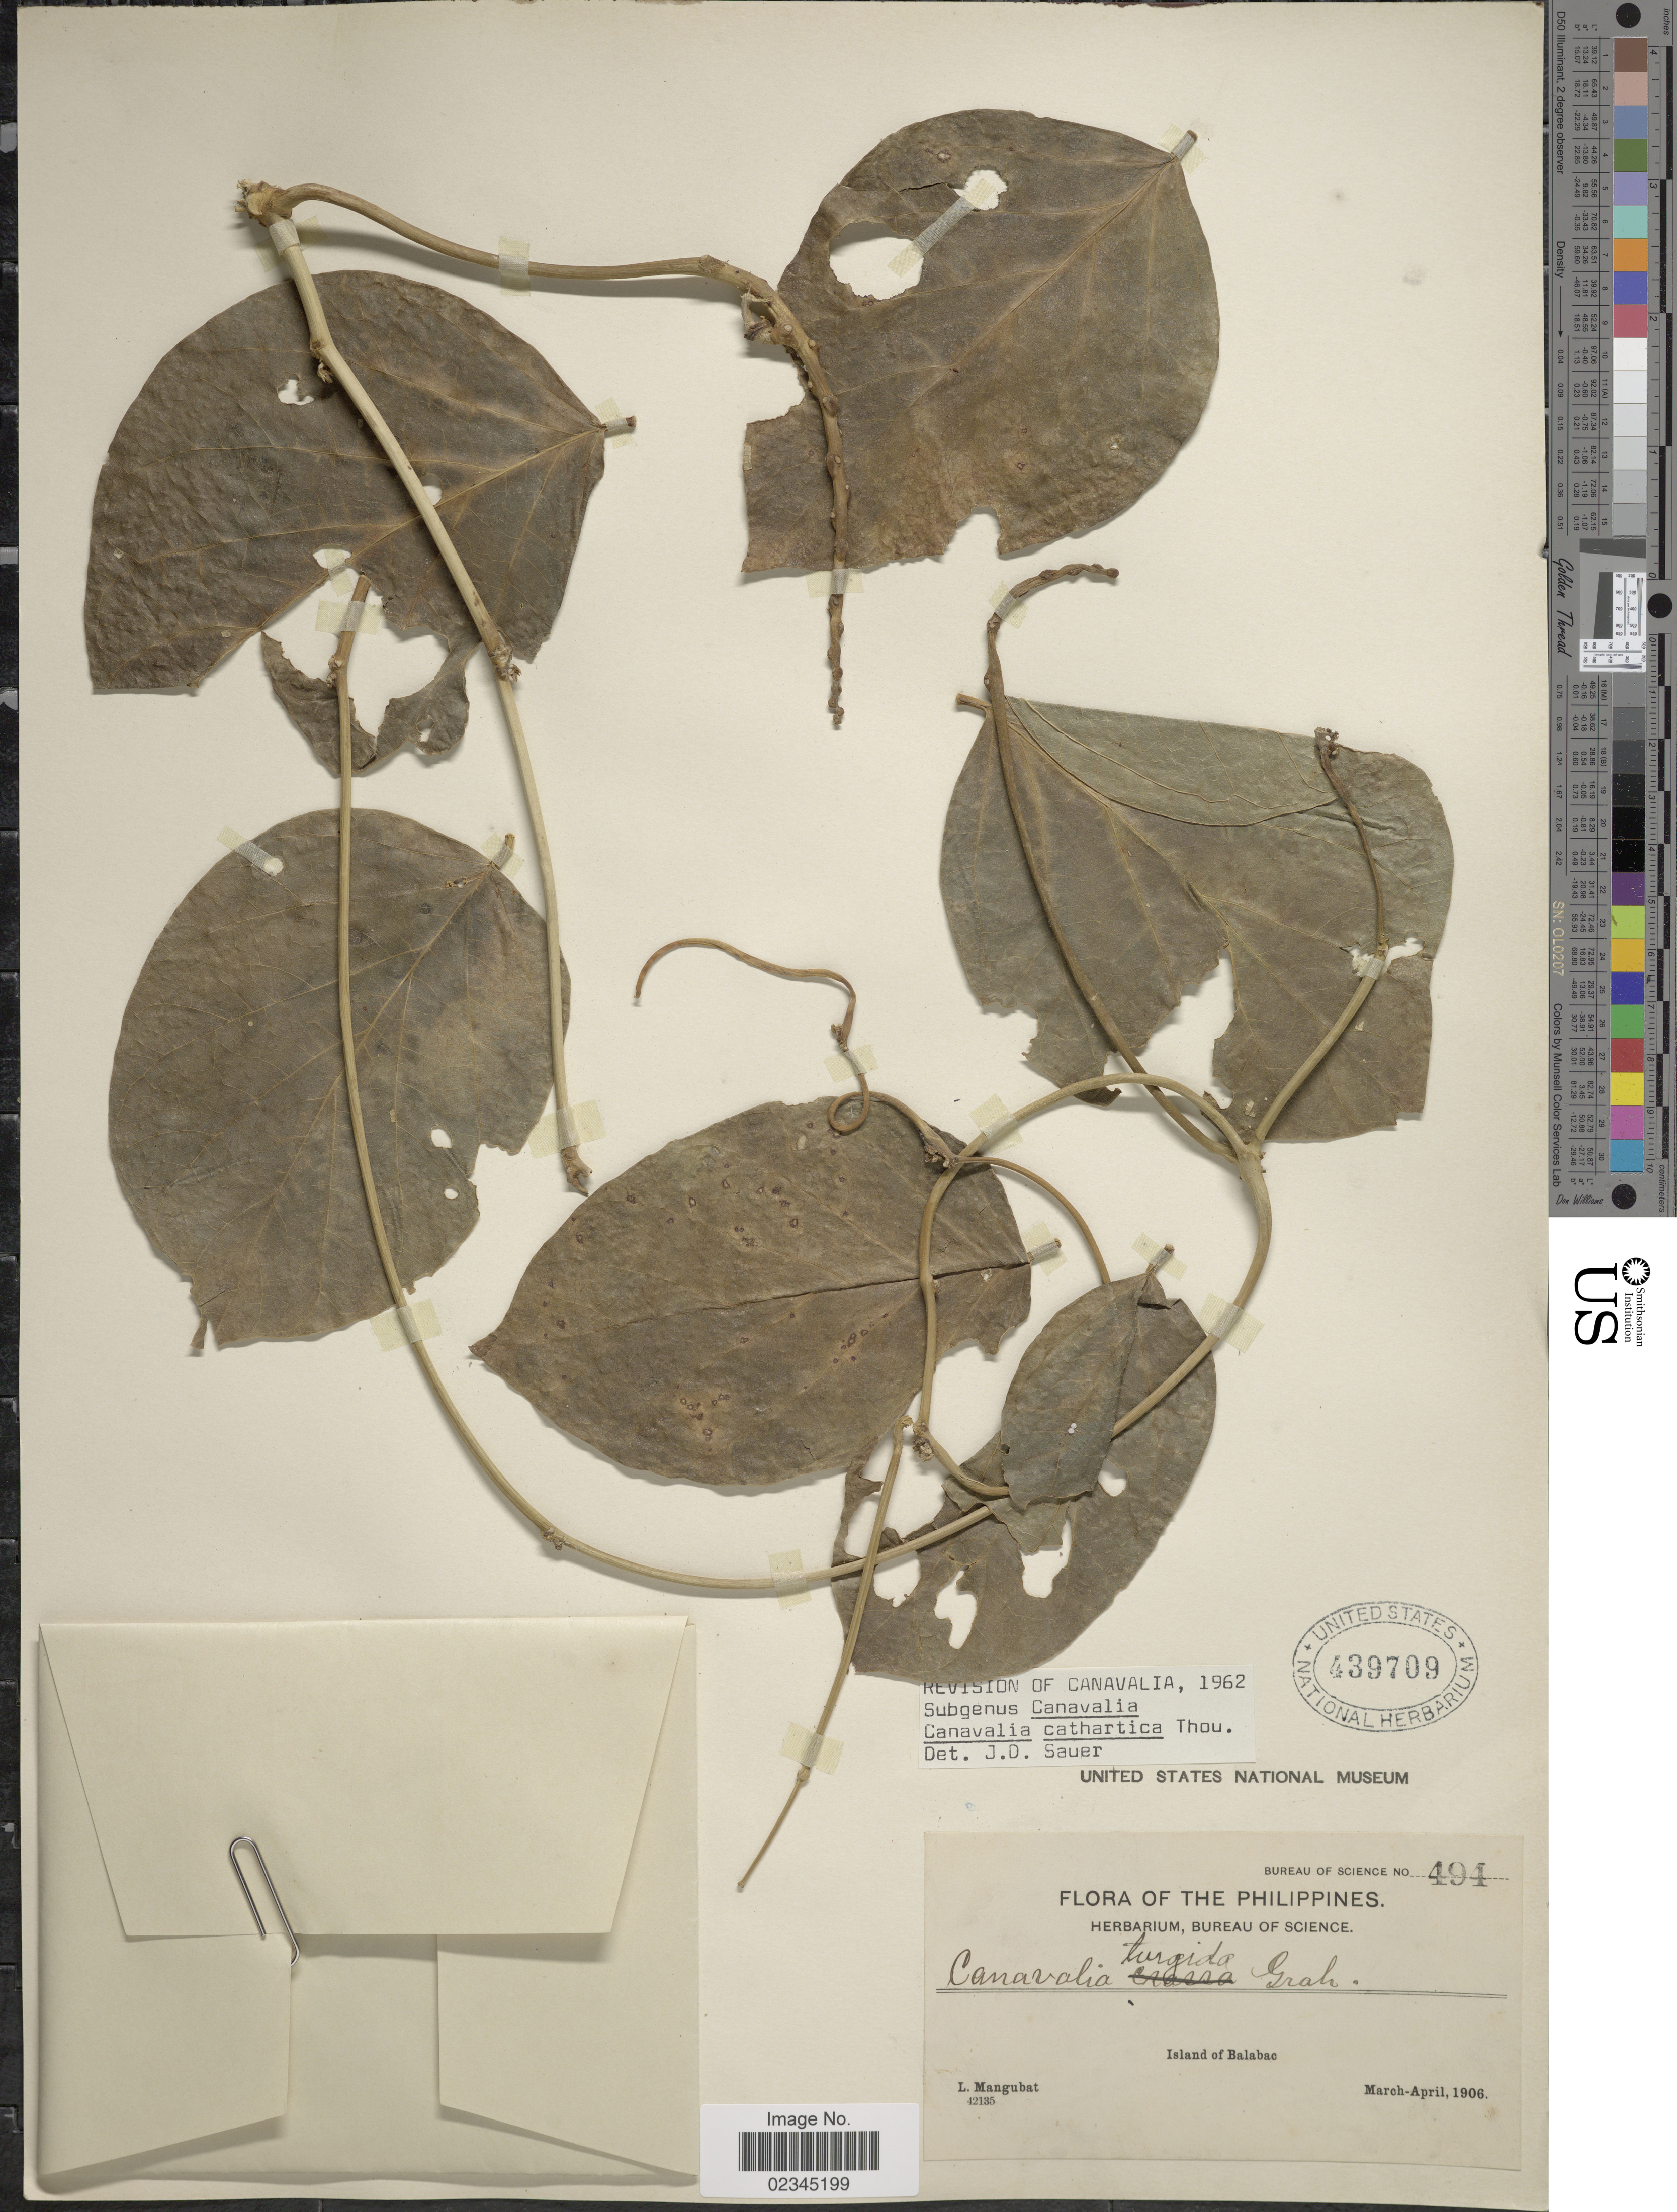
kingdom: Plantae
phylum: Tracheophyta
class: Magnoliopsida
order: Fabales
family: Fabaceae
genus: Canavalia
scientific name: Canavalia cathartica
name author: Thouars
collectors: L. Mangubat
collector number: Bureau of Science 494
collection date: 1906-03/1906-04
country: Philippines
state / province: Mimaropa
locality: Island of Balabac.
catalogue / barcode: US 439709